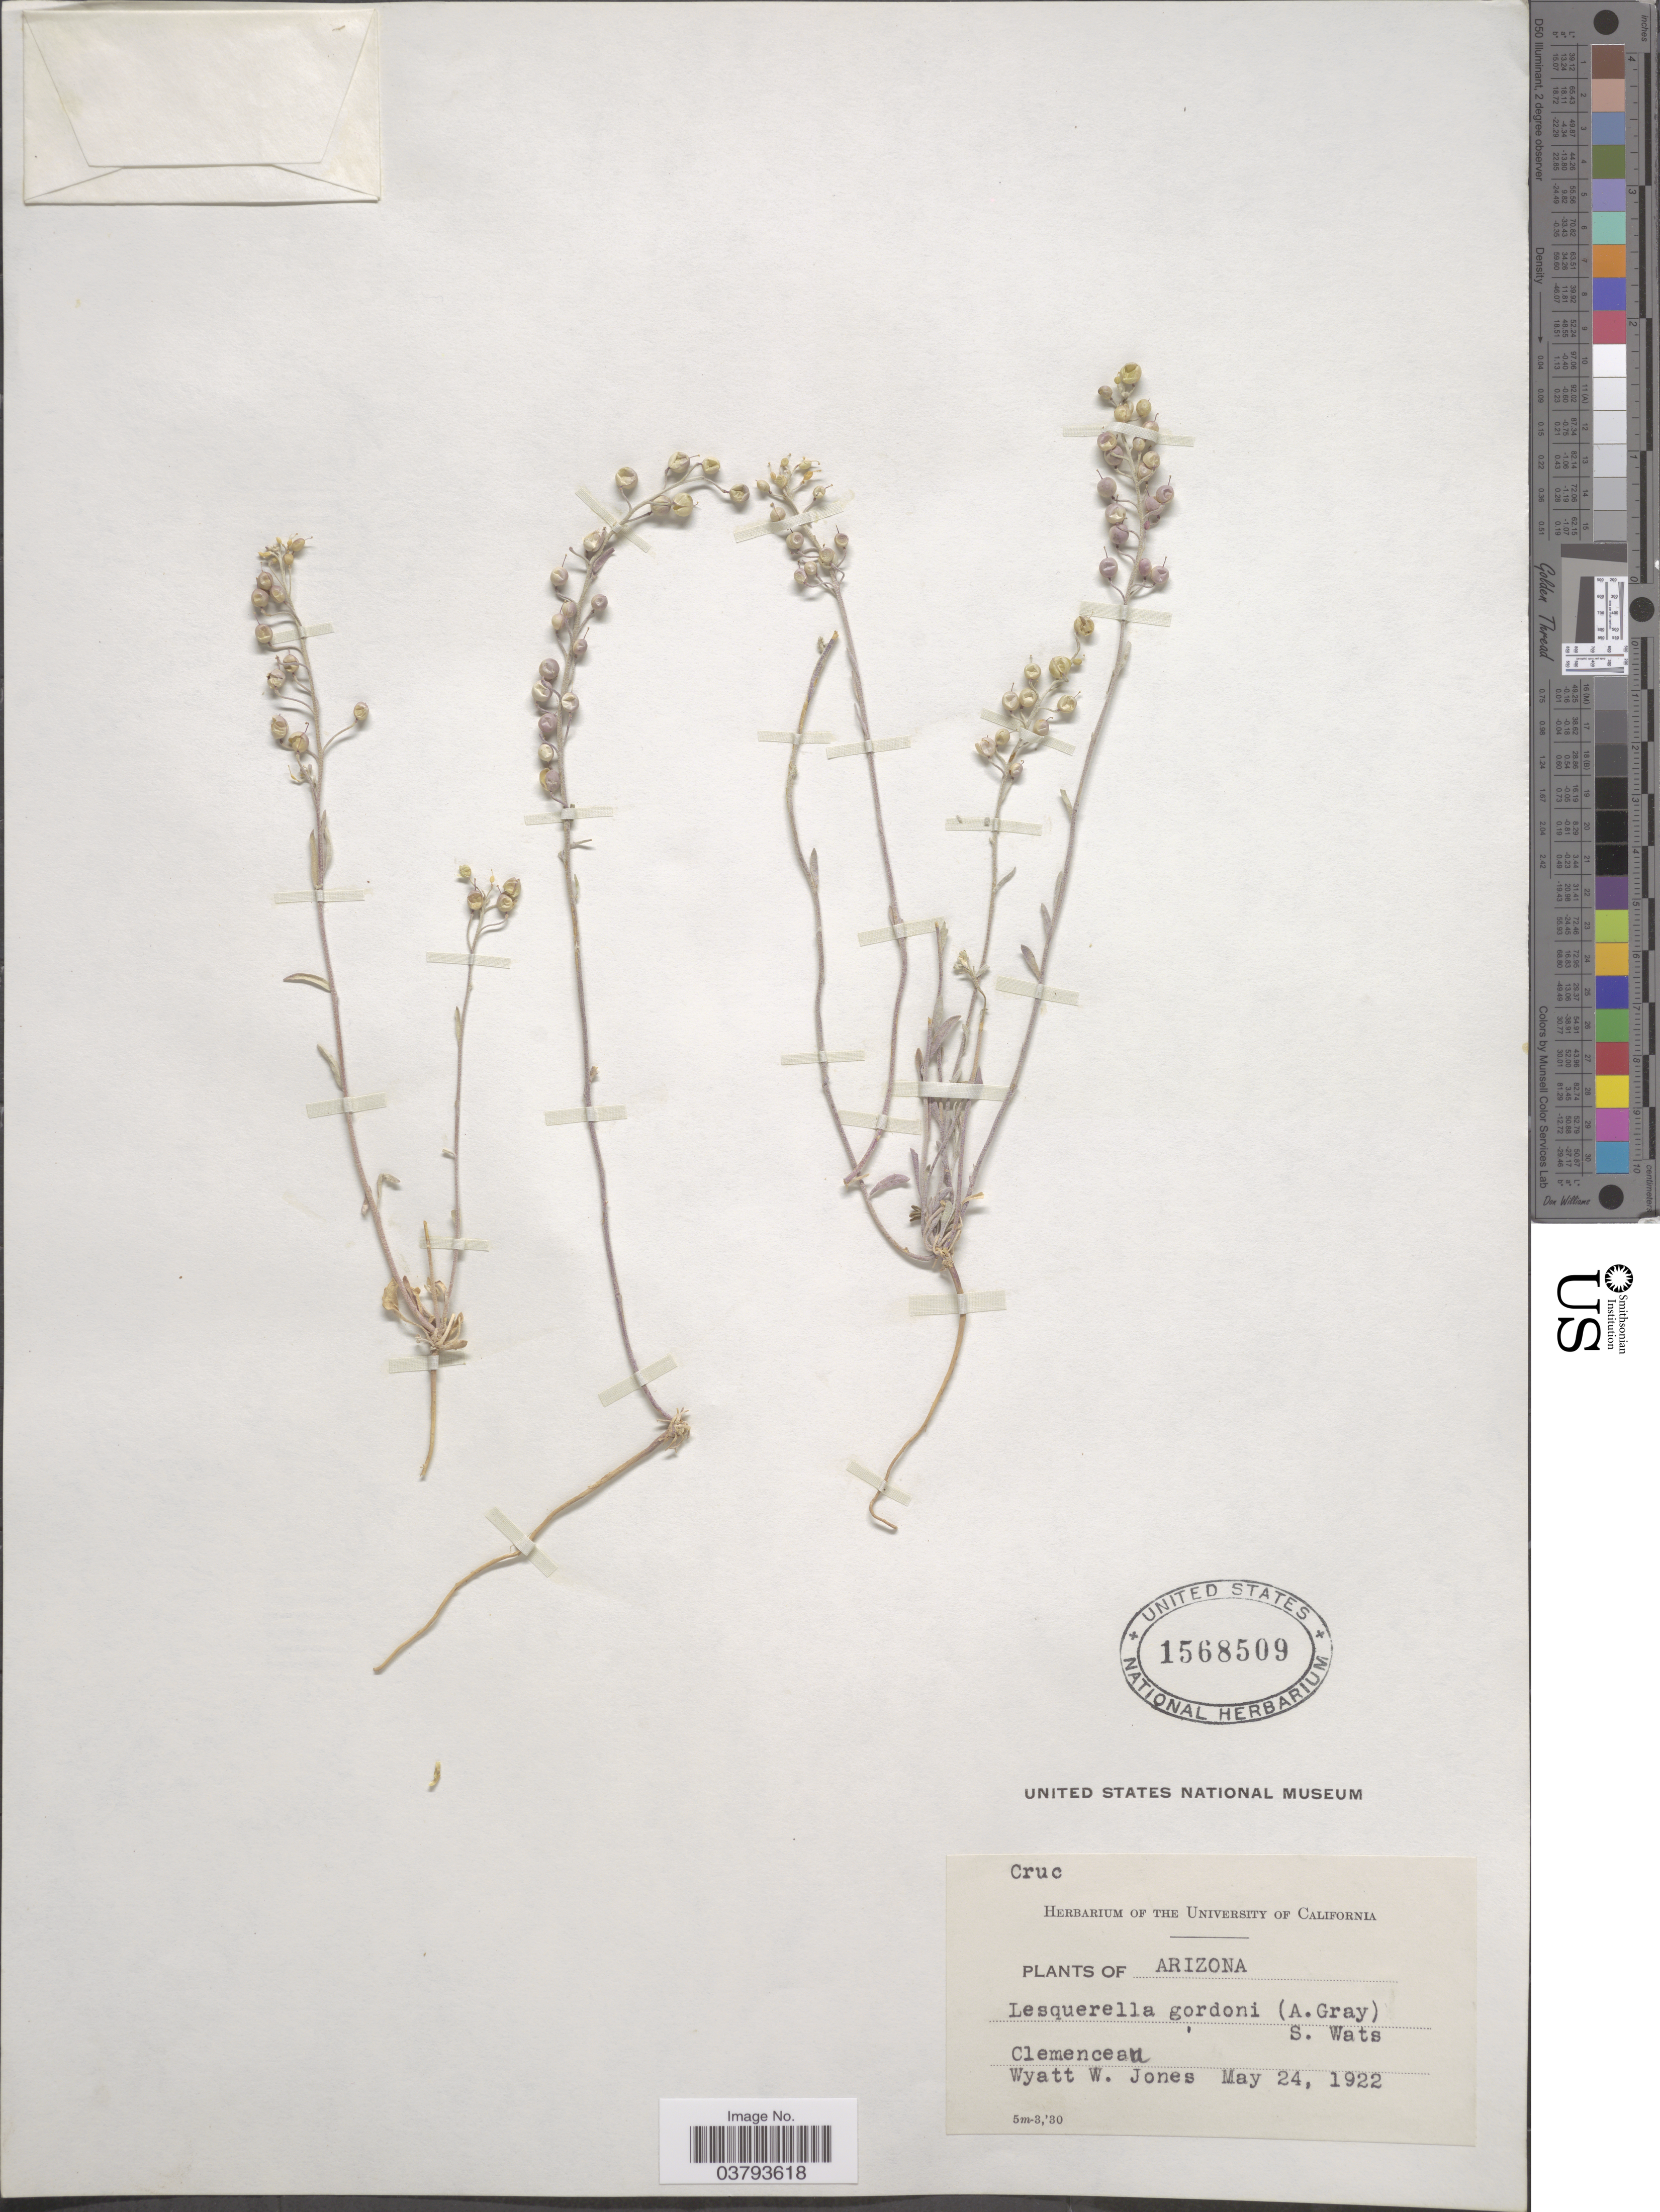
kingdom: Plantae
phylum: Tracheophyta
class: Magnoliopsida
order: Brassicales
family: Brassicaceae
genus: Lesquerella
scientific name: Lesquerella gordonii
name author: (A. Gray) S. Watson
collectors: W. W. Jones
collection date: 1922-05-24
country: United States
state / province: Arizona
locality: Clemenceau.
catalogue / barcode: US 1568509